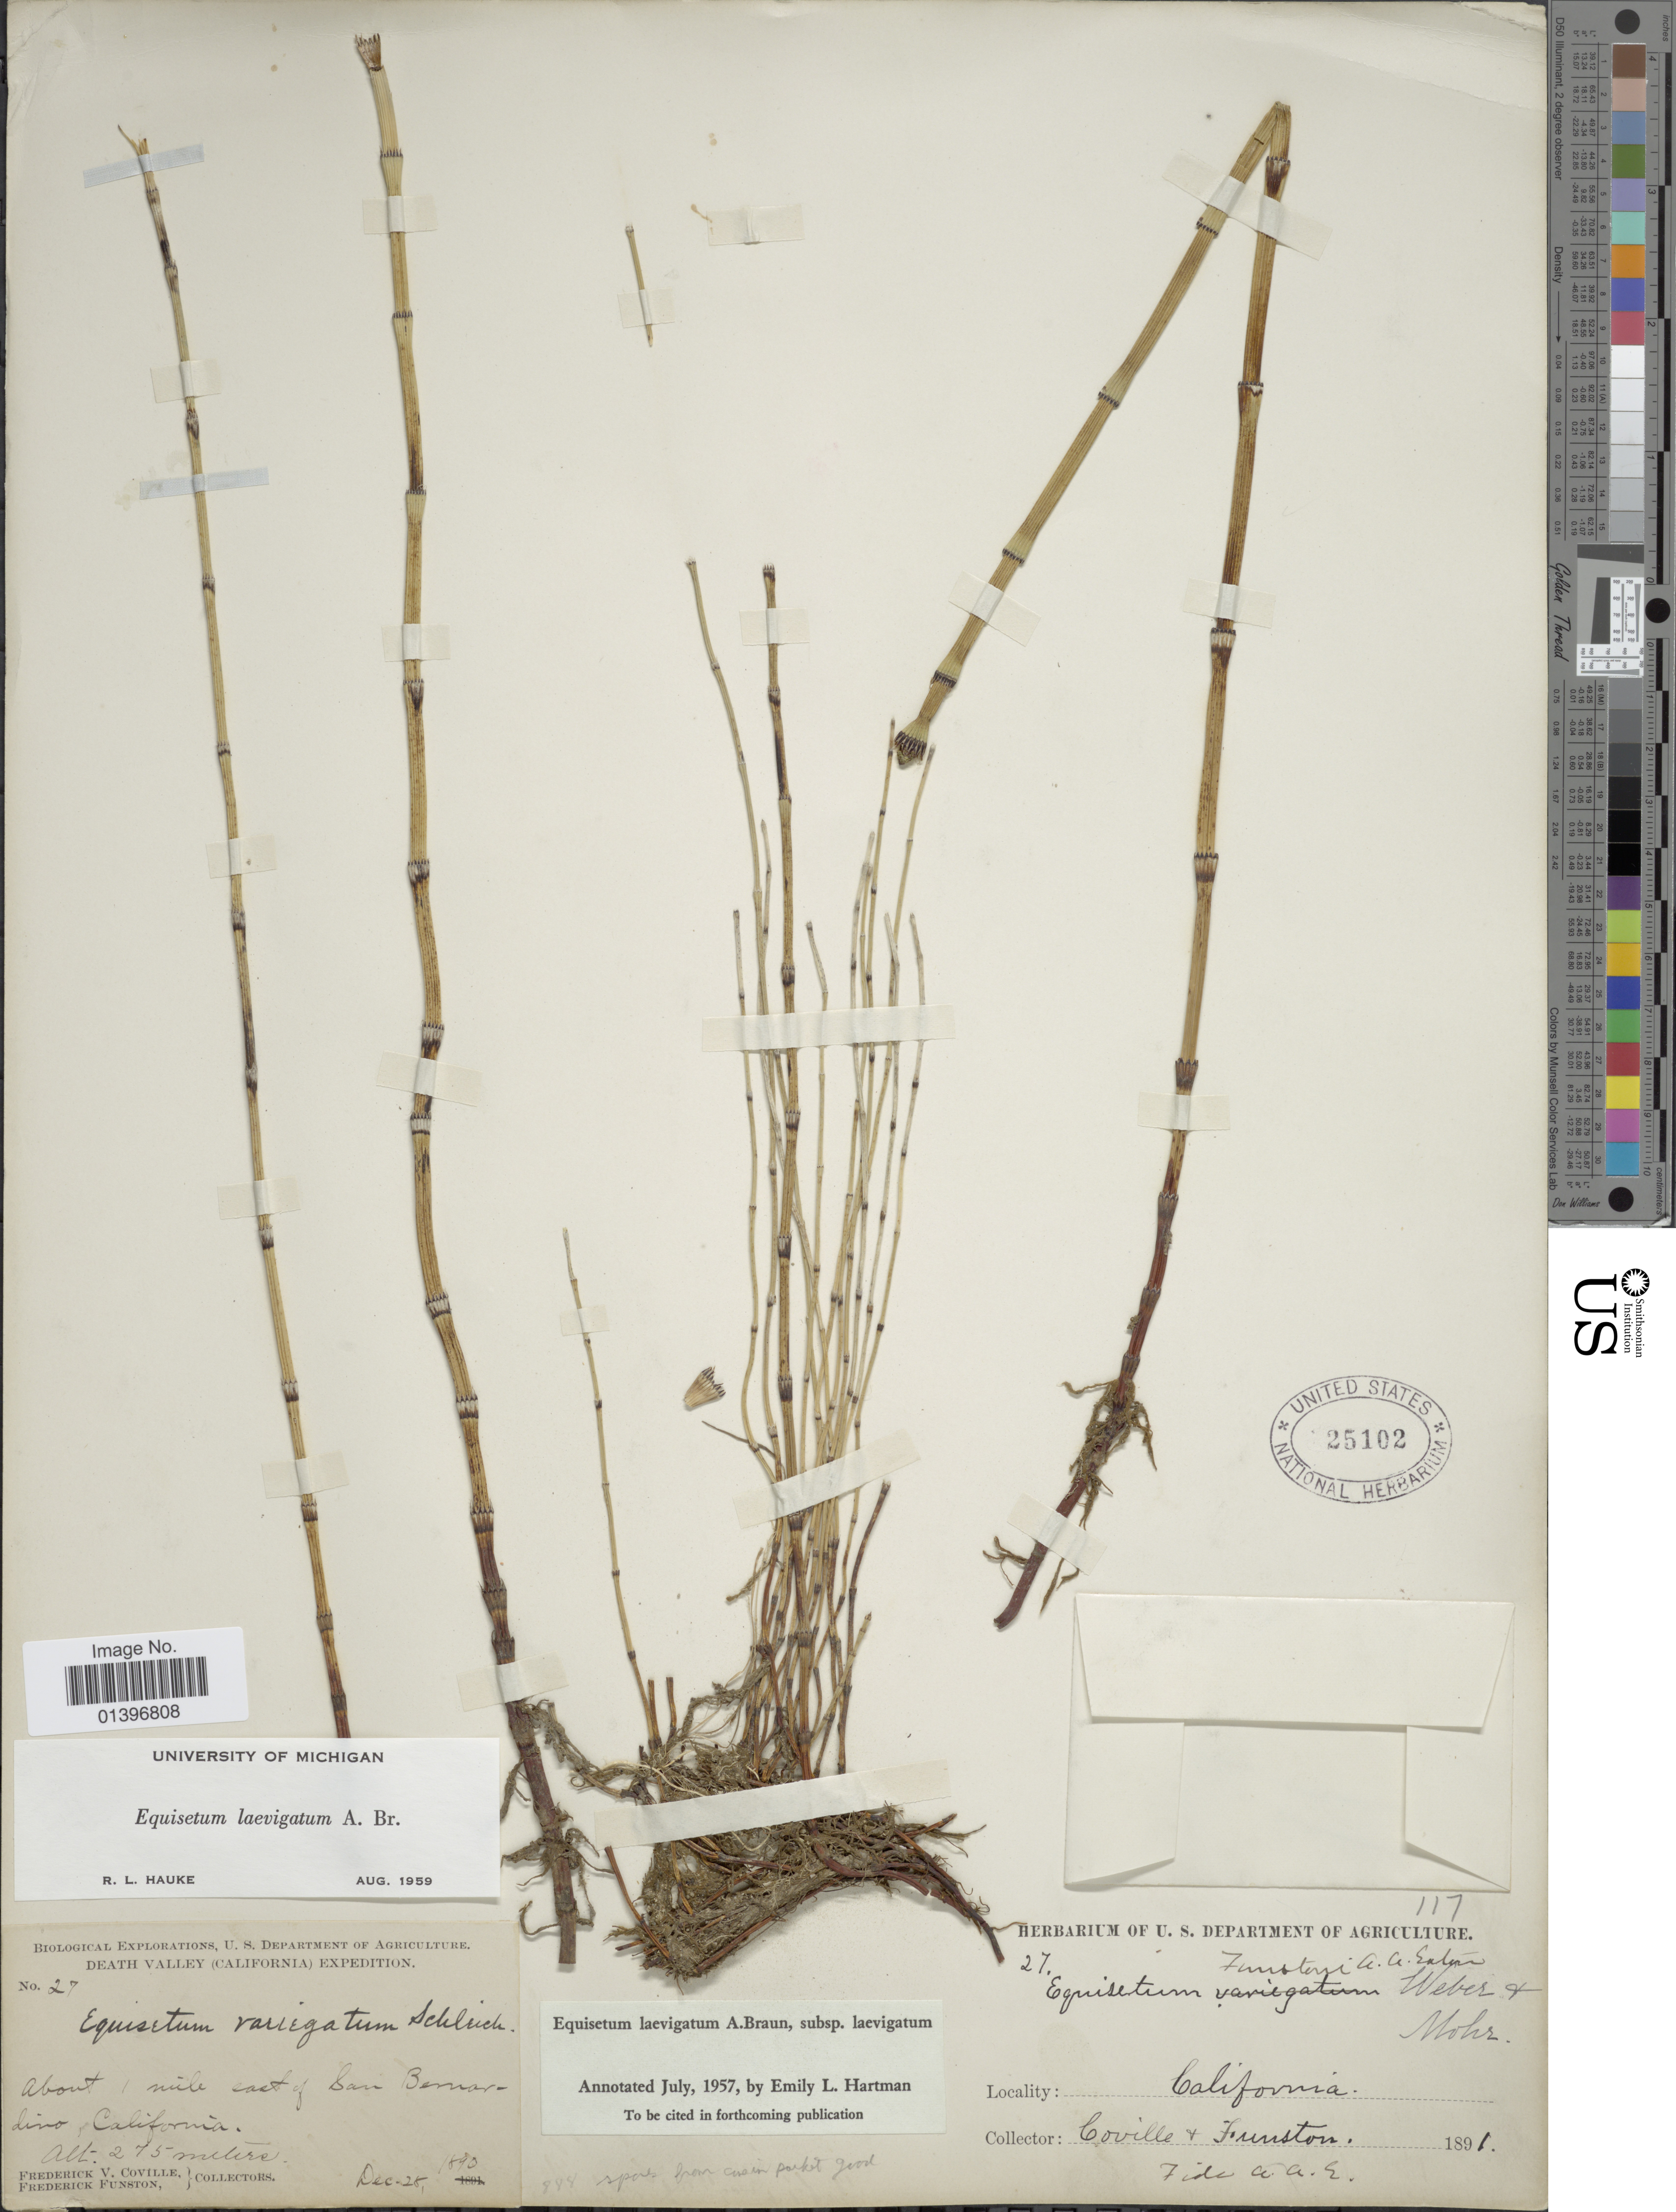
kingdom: Plantae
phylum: Tracheophyta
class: Polypodiopsida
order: Equisetales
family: Equisetaceae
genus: Equisetum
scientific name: Equisetum laevigatum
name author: A. Braun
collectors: F. V. Coville & F. Funston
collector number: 27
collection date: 1890-12-28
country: United States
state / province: California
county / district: San Bernardino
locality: Death Valley. About 1 mile east of San Bernardino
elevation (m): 275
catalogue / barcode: US 25102